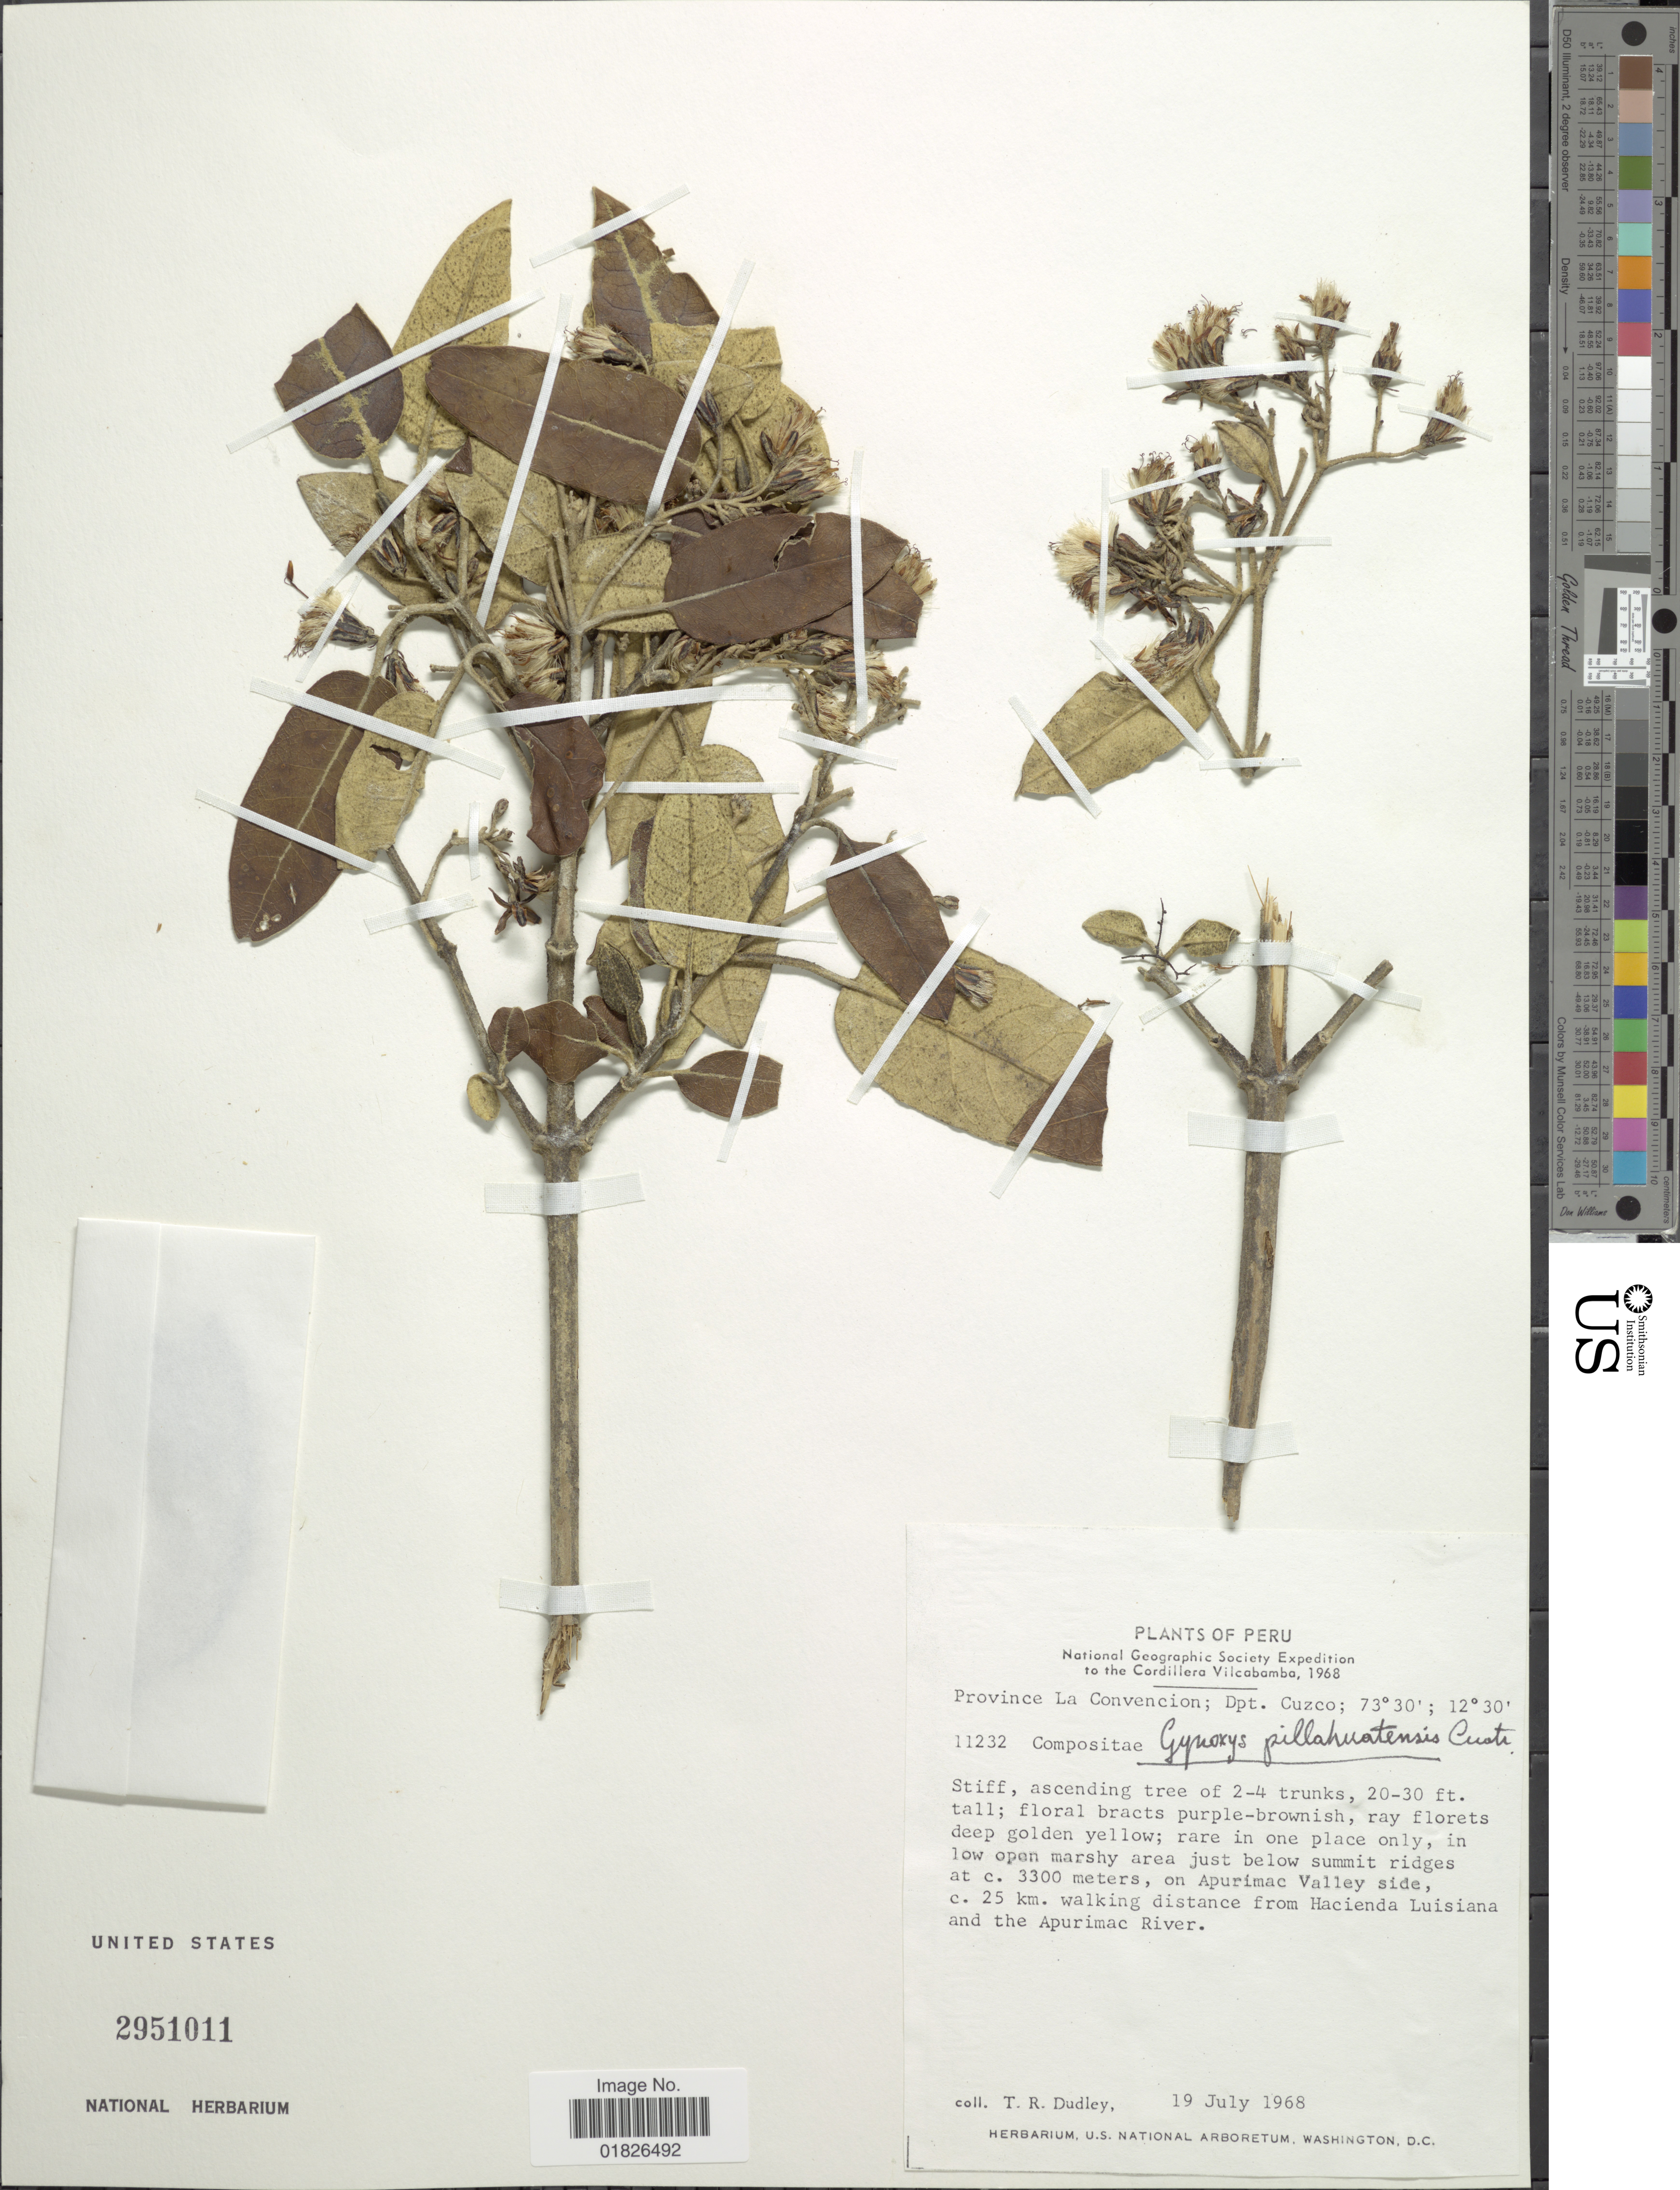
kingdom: Plantae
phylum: Tracheophyta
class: Magnoliopsida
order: Asterales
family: Asteraceae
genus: Gynoxys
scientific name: Gynoxys pillahuatensis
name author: Cuatrec.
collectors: T. R. Dudley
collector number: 11232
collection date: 1968-07-19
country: Peru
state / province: Cusco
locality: Cordillera Vilcabamba, province La Convencion, on Apurimac Valley side, c. 25 km walking distance from Hacienda Luisiana and the Apurimac River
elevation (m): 3300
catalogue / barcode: US 2951011